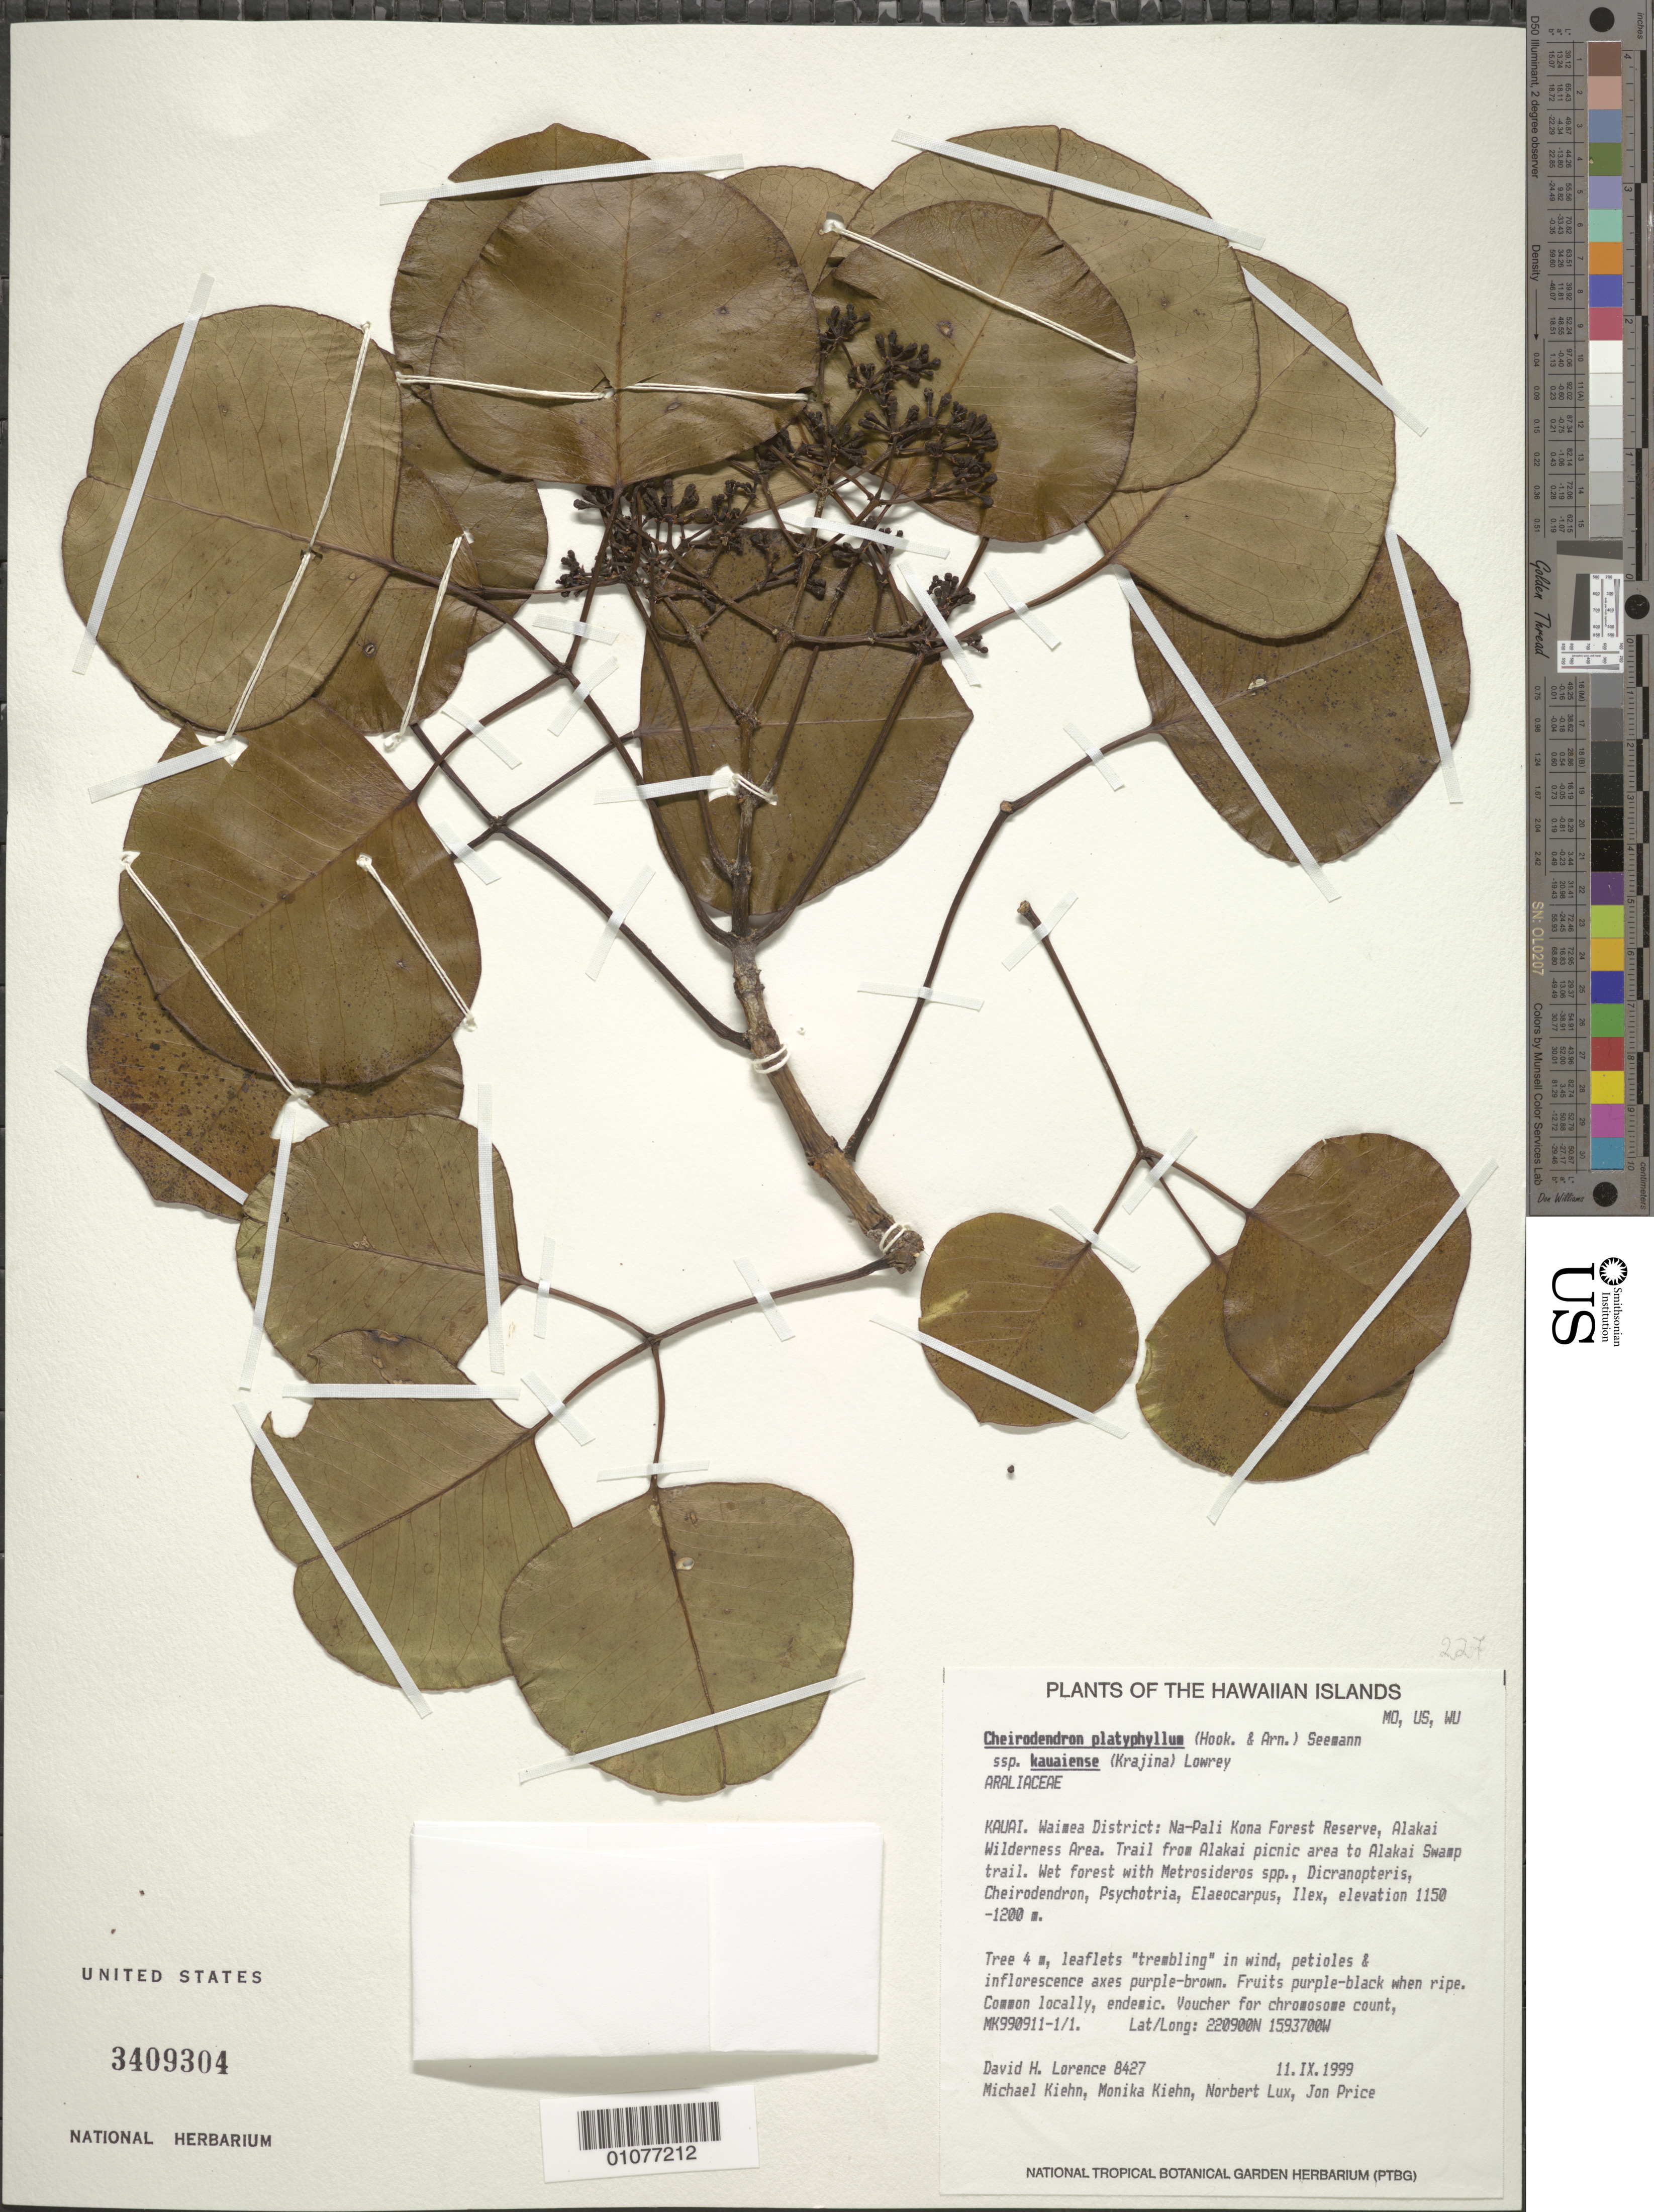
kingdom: Plantae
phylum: Tracheophyta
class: Magnoliopsida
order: Apiales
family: Araliaceae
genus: Cheirodendron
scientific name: Cheirodendron platyphyllum subsp. kauaiense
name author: (Krajina) Lowry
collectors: D. Lorence, M. Kiehn, N. Lux & J. Price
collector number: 8427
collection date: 1999-09-11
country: United States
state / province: Hawaii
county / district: Kauai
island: Kaua'i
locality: Waimea District, Na-Pali Kona Forest Reserve, Alakai Wilderness Area, Trail from Alakai picnic area to Alakai Swamp Trail.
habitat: wet forest with Metrosideros spp., Dicranopteris, Cheirodendron, Psychotria, Elaeocarpus, Ilex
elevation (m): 1150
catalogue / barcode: US 3409304